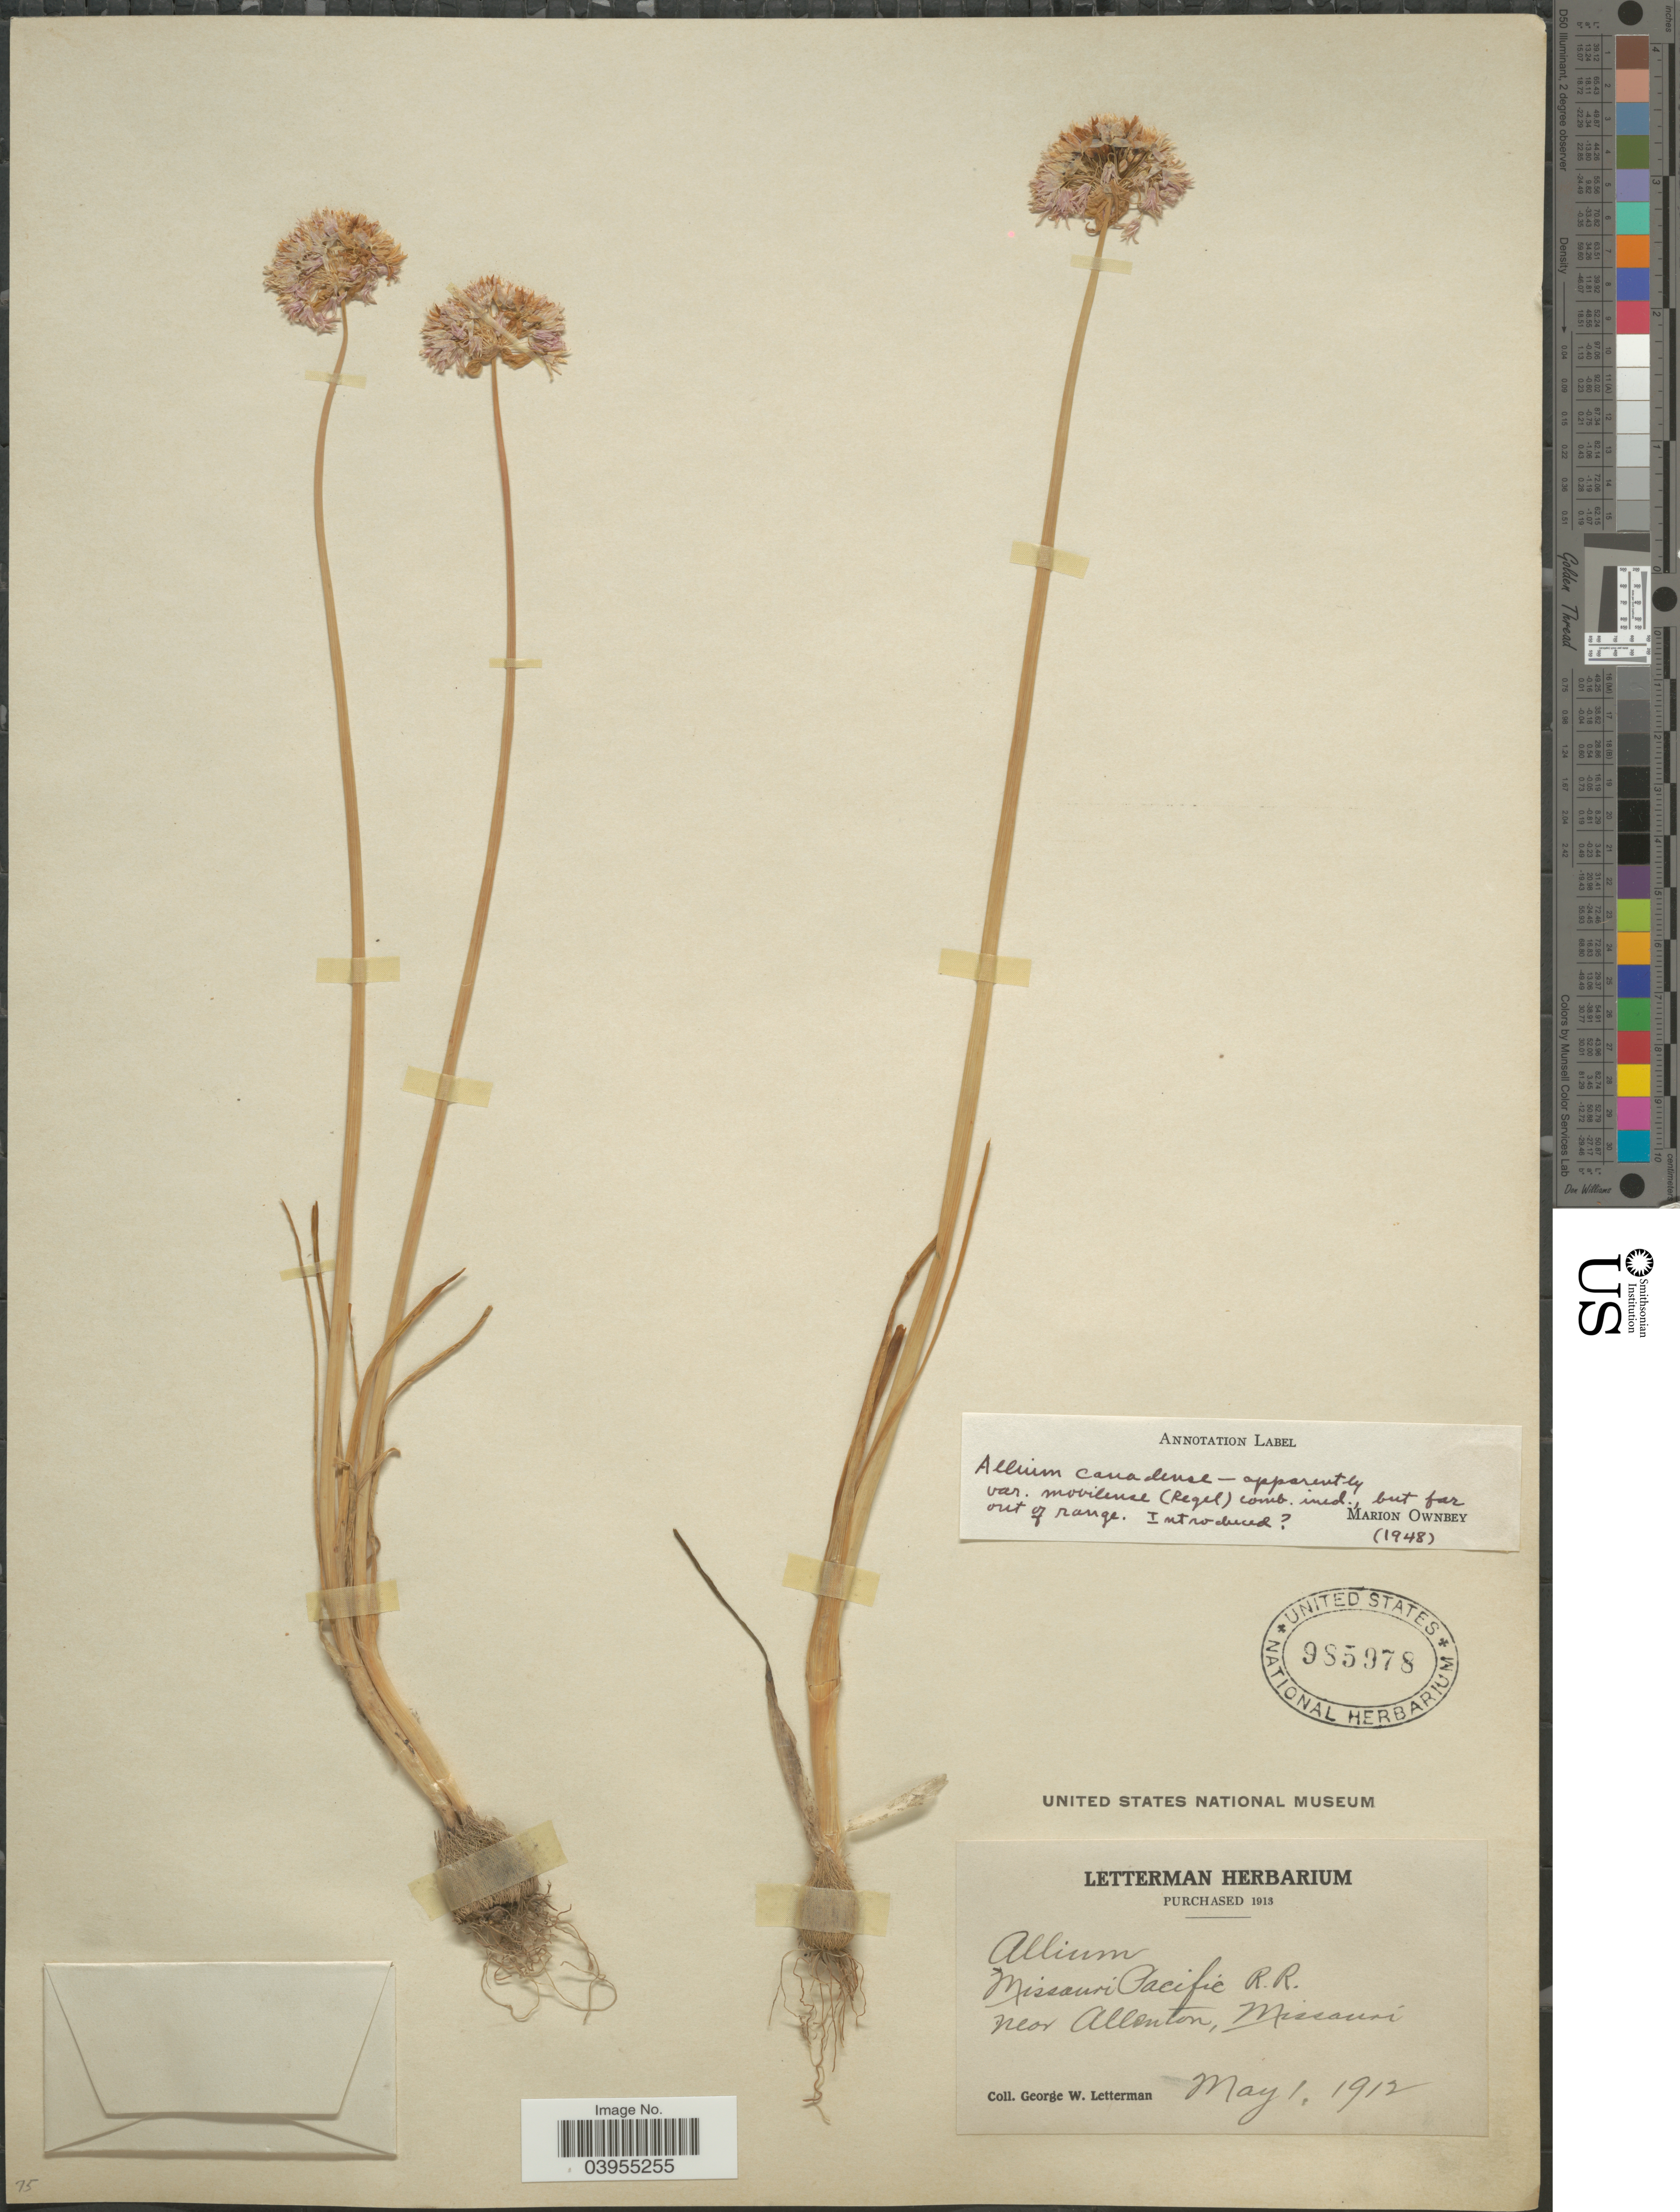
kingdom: Plantae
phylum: Tracheophyta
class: Liliopsida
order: Asparagales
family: Amaryllidaceae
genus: Allium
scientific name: Allium canadense var. mobilense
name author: (Regel) Traub & Ownbey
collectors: G. W. Letterman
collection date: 1912-05-01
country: United States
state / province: Missouri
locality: Missouri Pacific R.R. near Allenton.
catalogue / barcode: US 985978